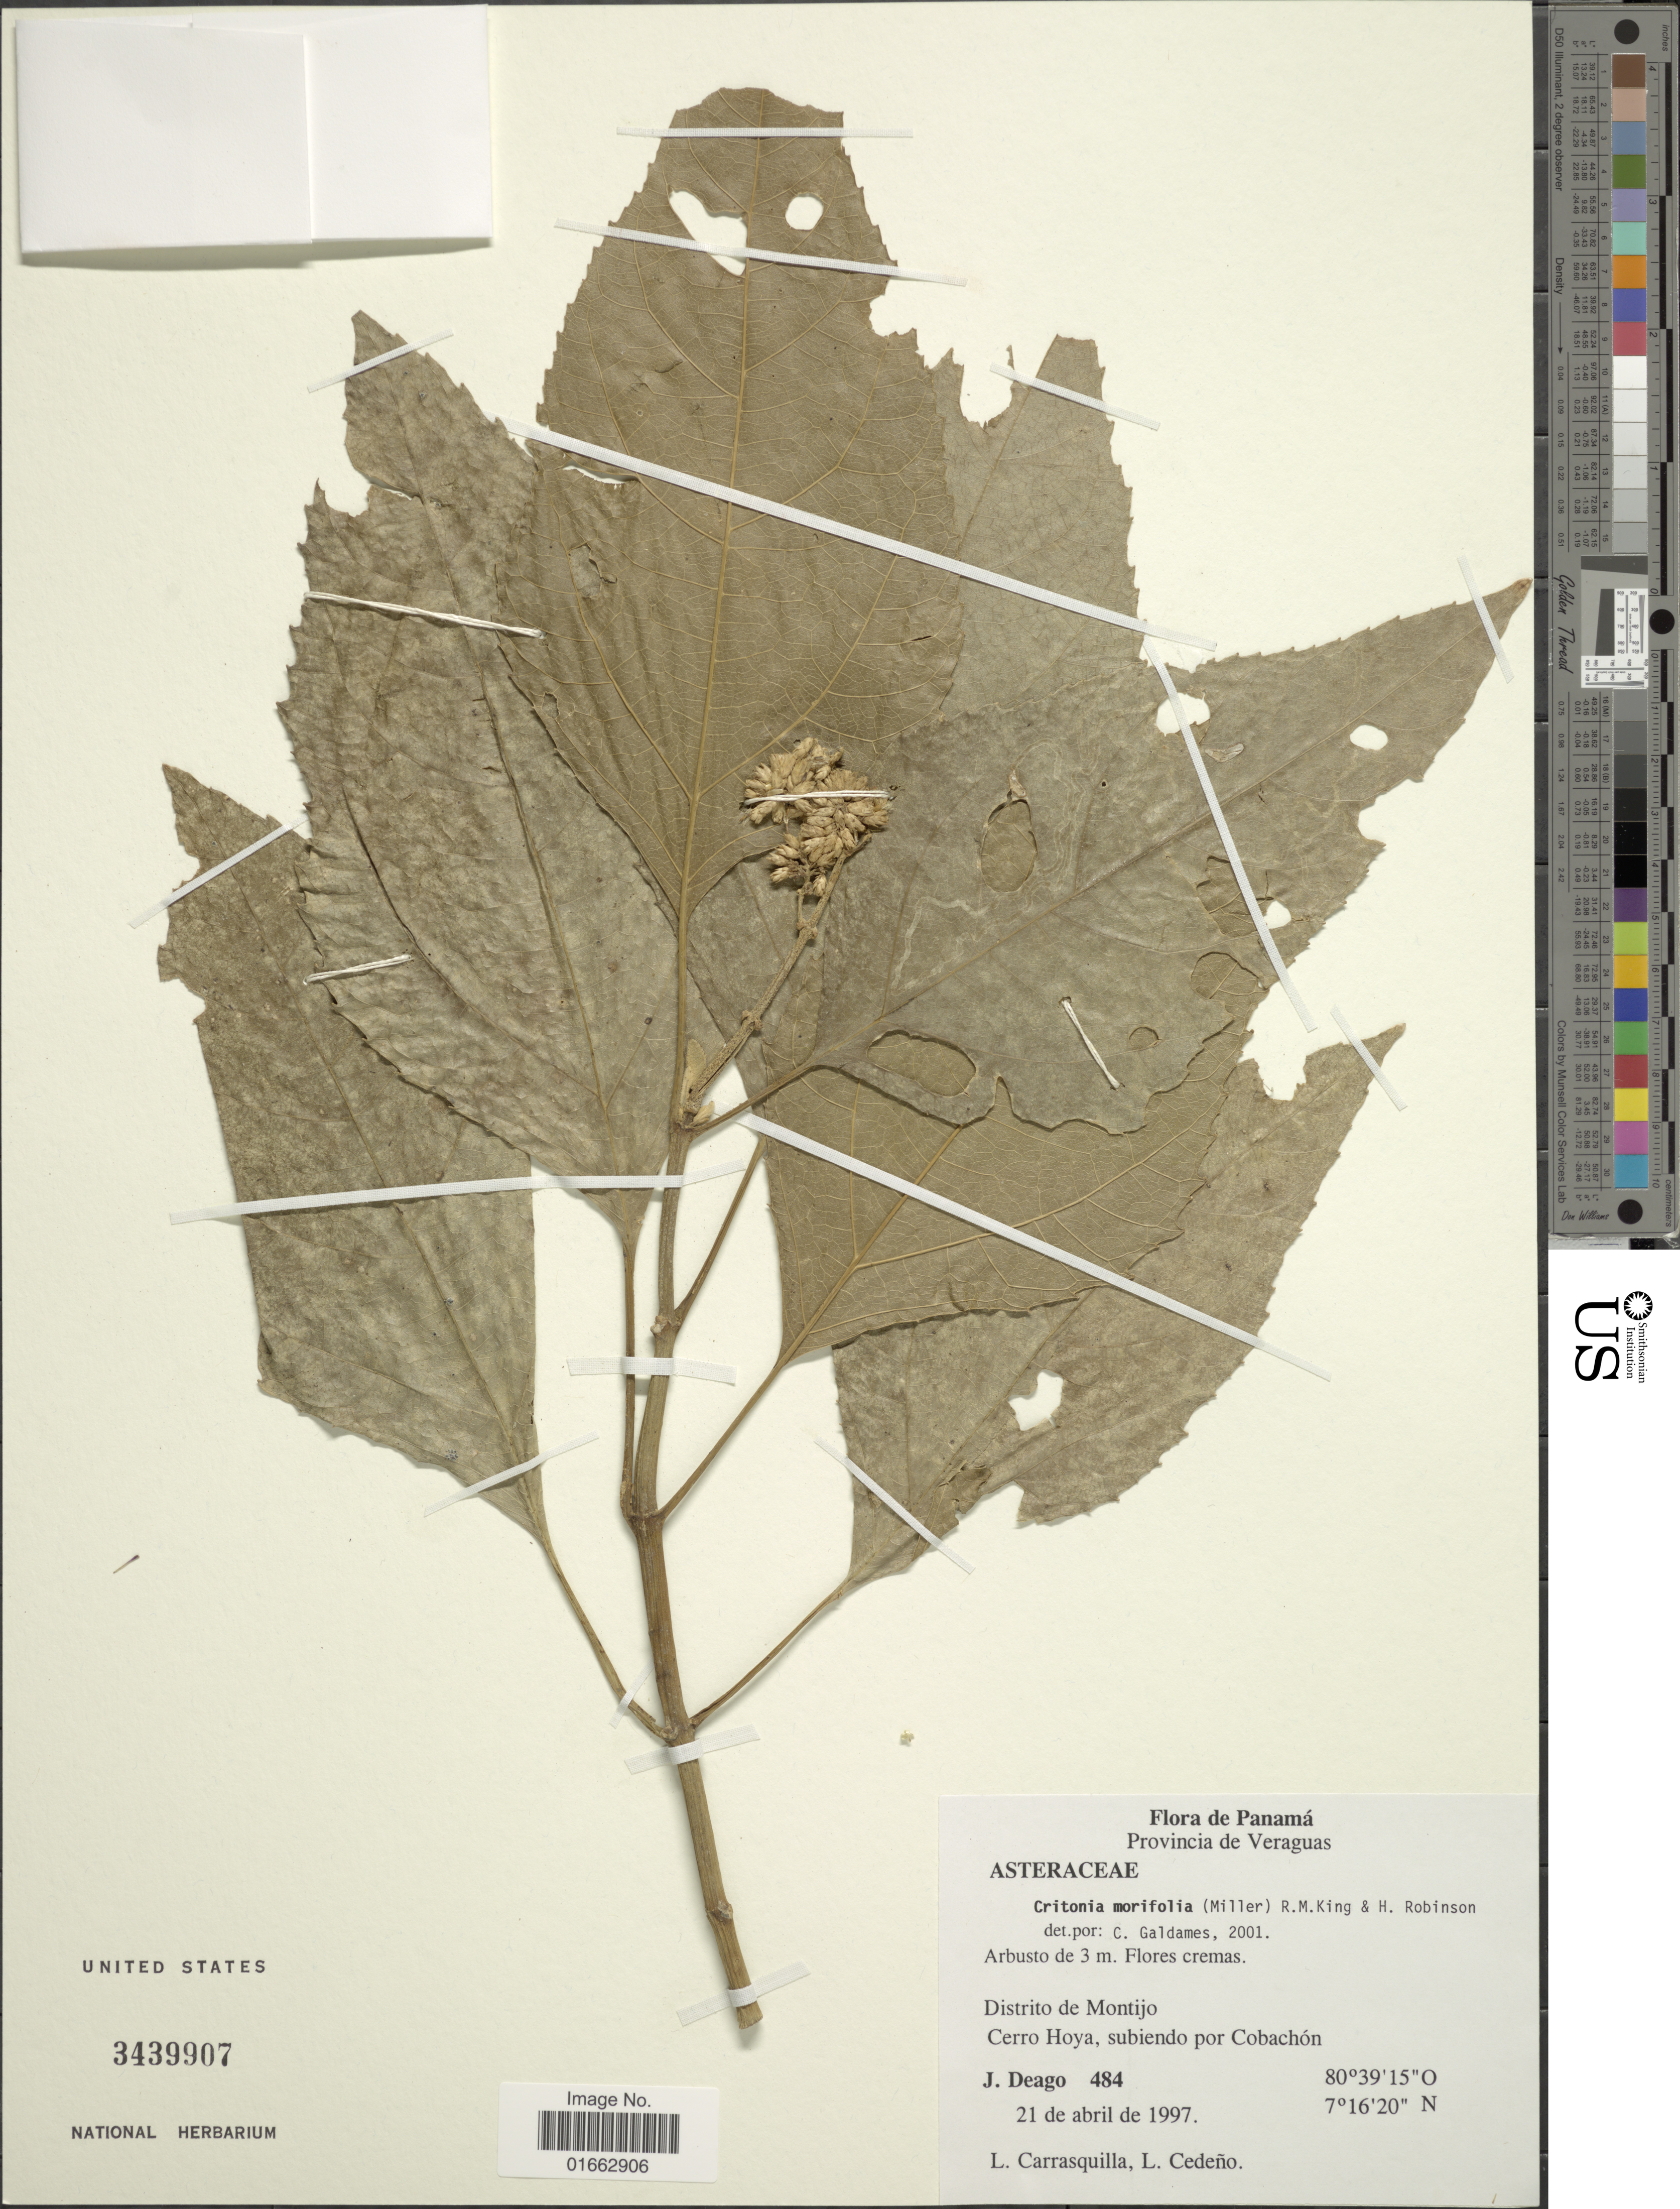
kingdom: Plantae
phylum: Tracheophyta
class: Magnoliopsida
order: Asterales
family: Asteraceae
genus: Critonia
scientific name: Critonia morifolia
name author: (Mill.) R.M. King & H. Rob.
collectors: J. Deago, L. Carrasquilla & L. Cedeño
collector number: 484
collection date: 1997-04-21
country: Panama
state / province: Veraguas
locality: Distrito de Montijo, Cerro Hoya, subiendo por Cobachón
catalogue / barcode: US 3439907